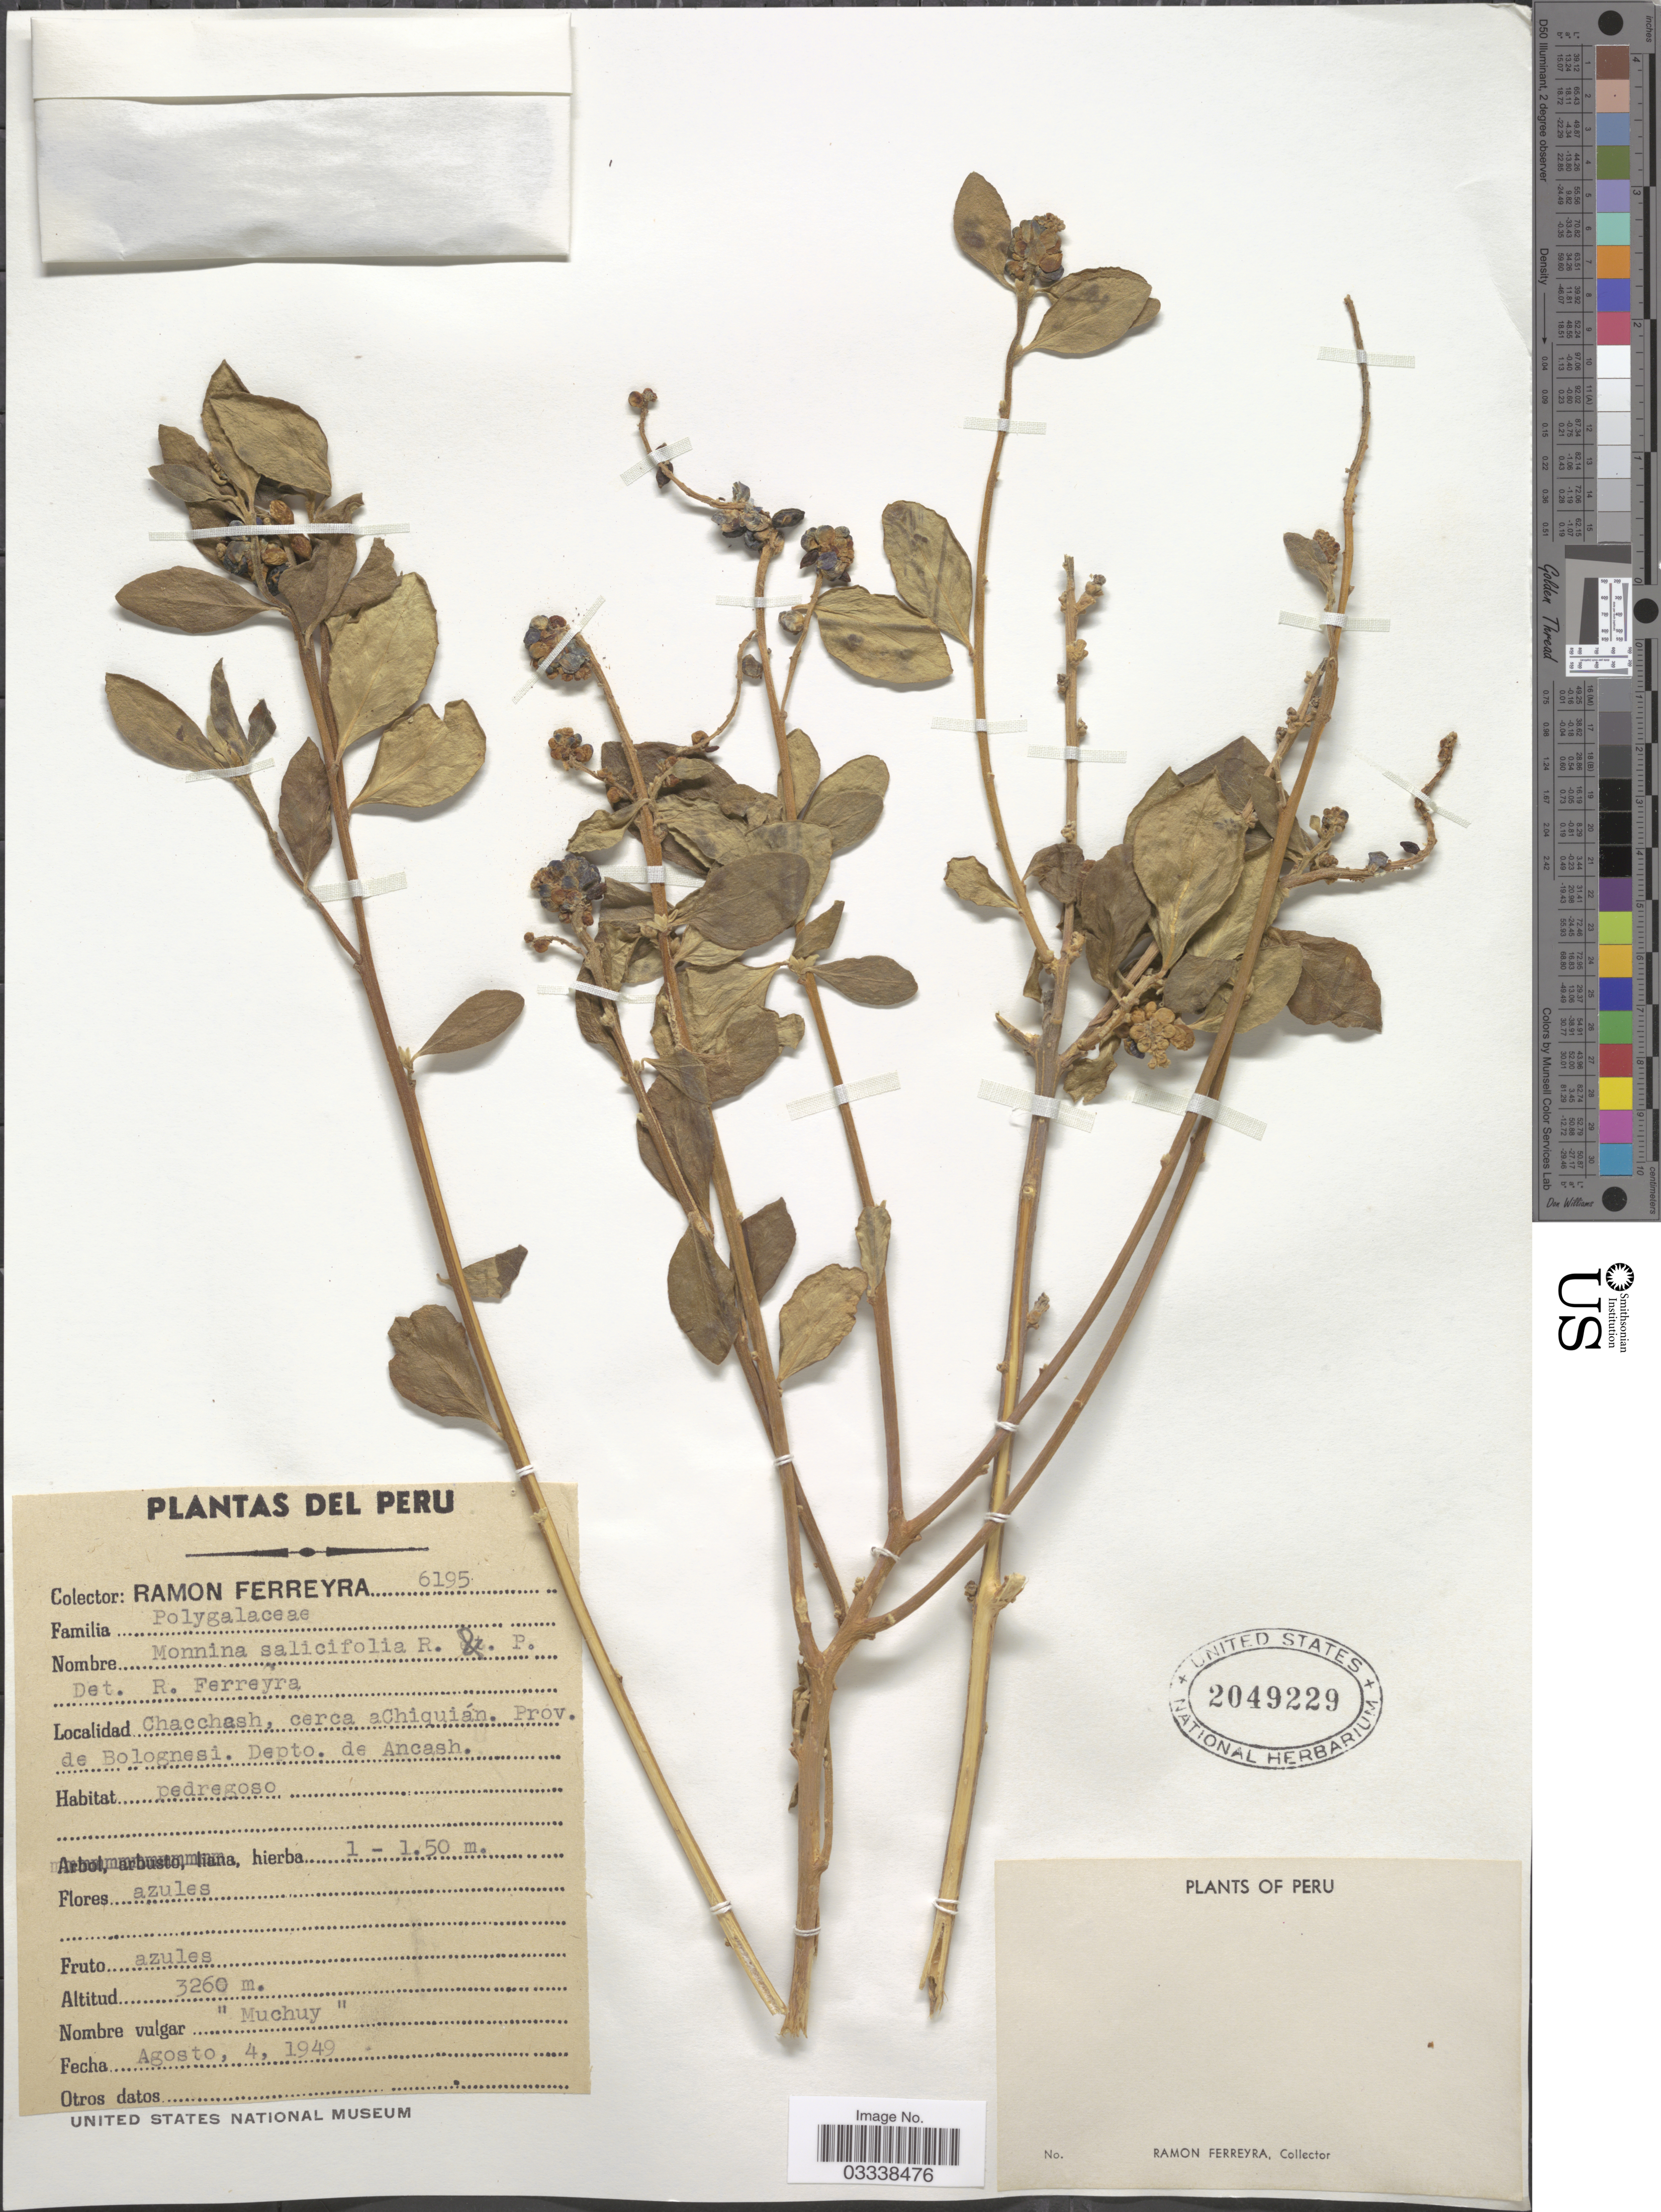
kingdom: Plantae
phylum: Tracheophyta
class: Magnoliopsida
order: Fabales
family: Polygalaceae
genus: Monnina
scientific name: Monnina salicifolia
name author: Ruiz & Pav.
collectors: R. A. Ferreyra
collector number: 6195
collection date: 1949-08-04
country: Peru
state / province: Ancash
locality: Chacchash, cerca a Chiquián. Prov. de Bolognesi. Depto. de Ancash.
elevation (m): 3260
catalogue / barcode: US 2049229